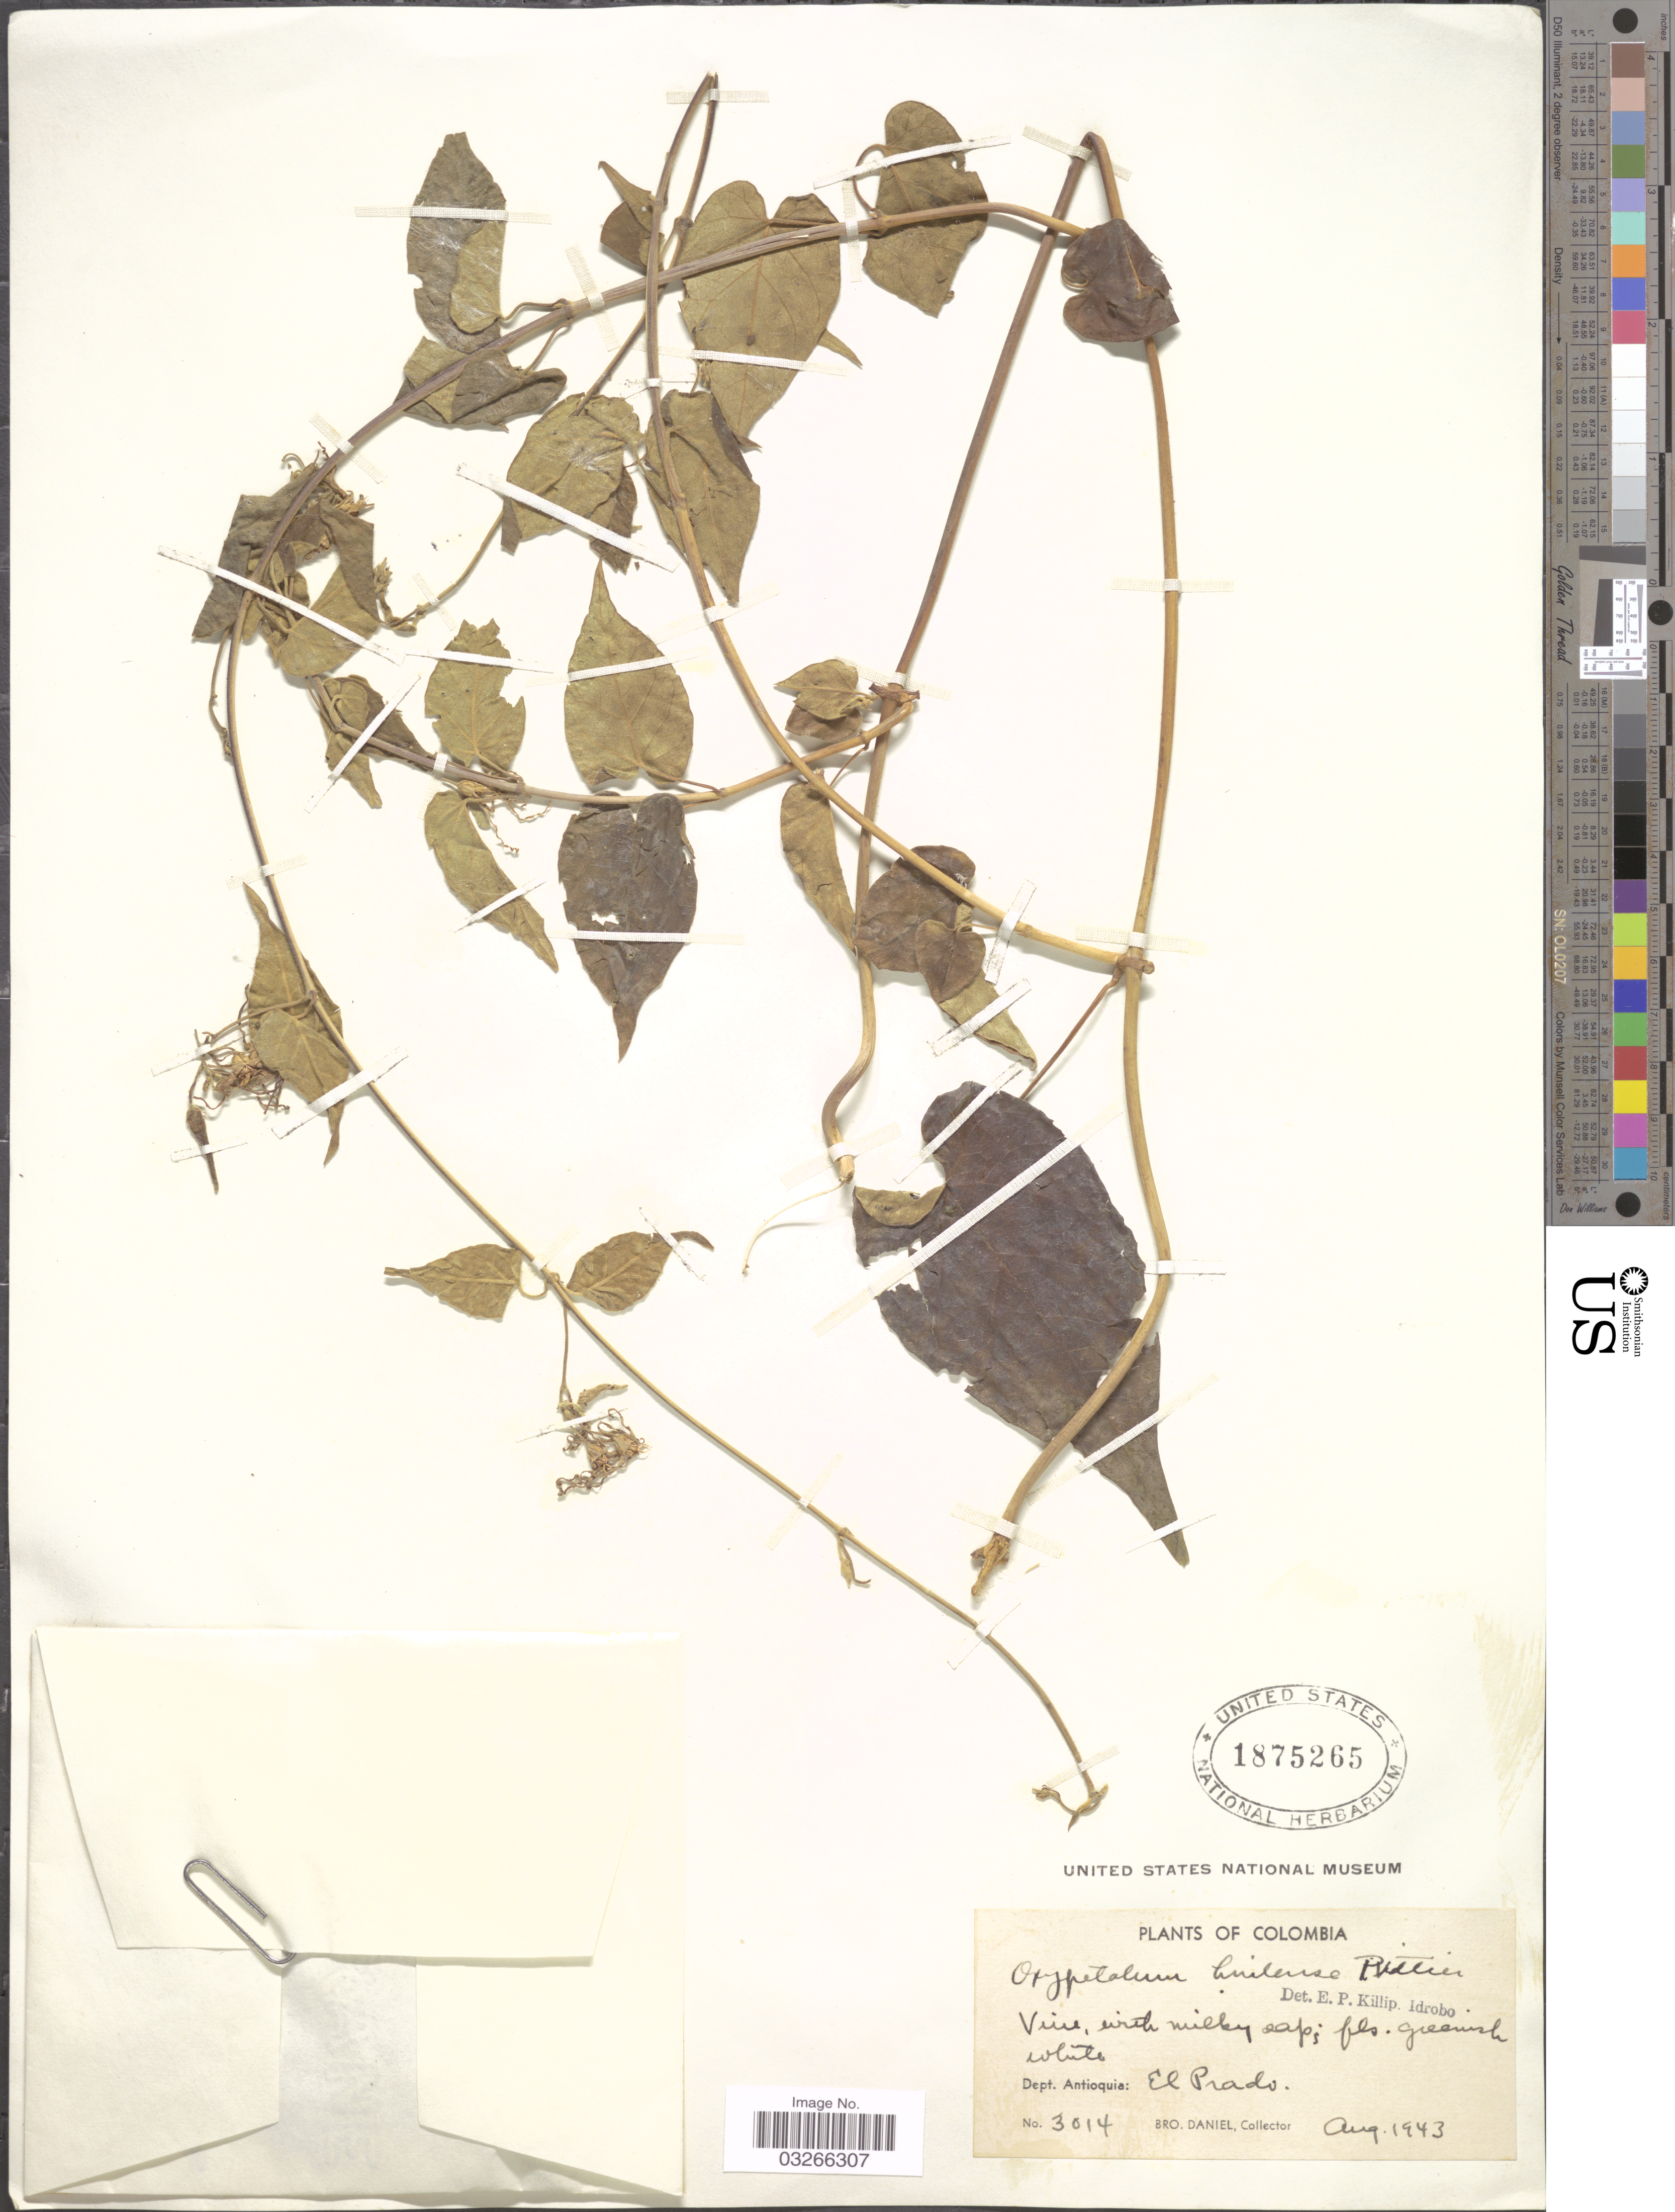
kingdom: Plantae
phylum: Tracheophyta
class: Magnoliopsida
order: Gentianales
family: Apocynaceae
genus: Oxypetalum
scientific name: Oxypetalum huilense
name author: Pittier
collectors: Bro. Daniel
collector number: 3014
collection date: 1943-08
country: Colombia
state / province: Antioquia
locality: Dept. Antioquia: El Prado.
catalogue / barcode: US 1875265